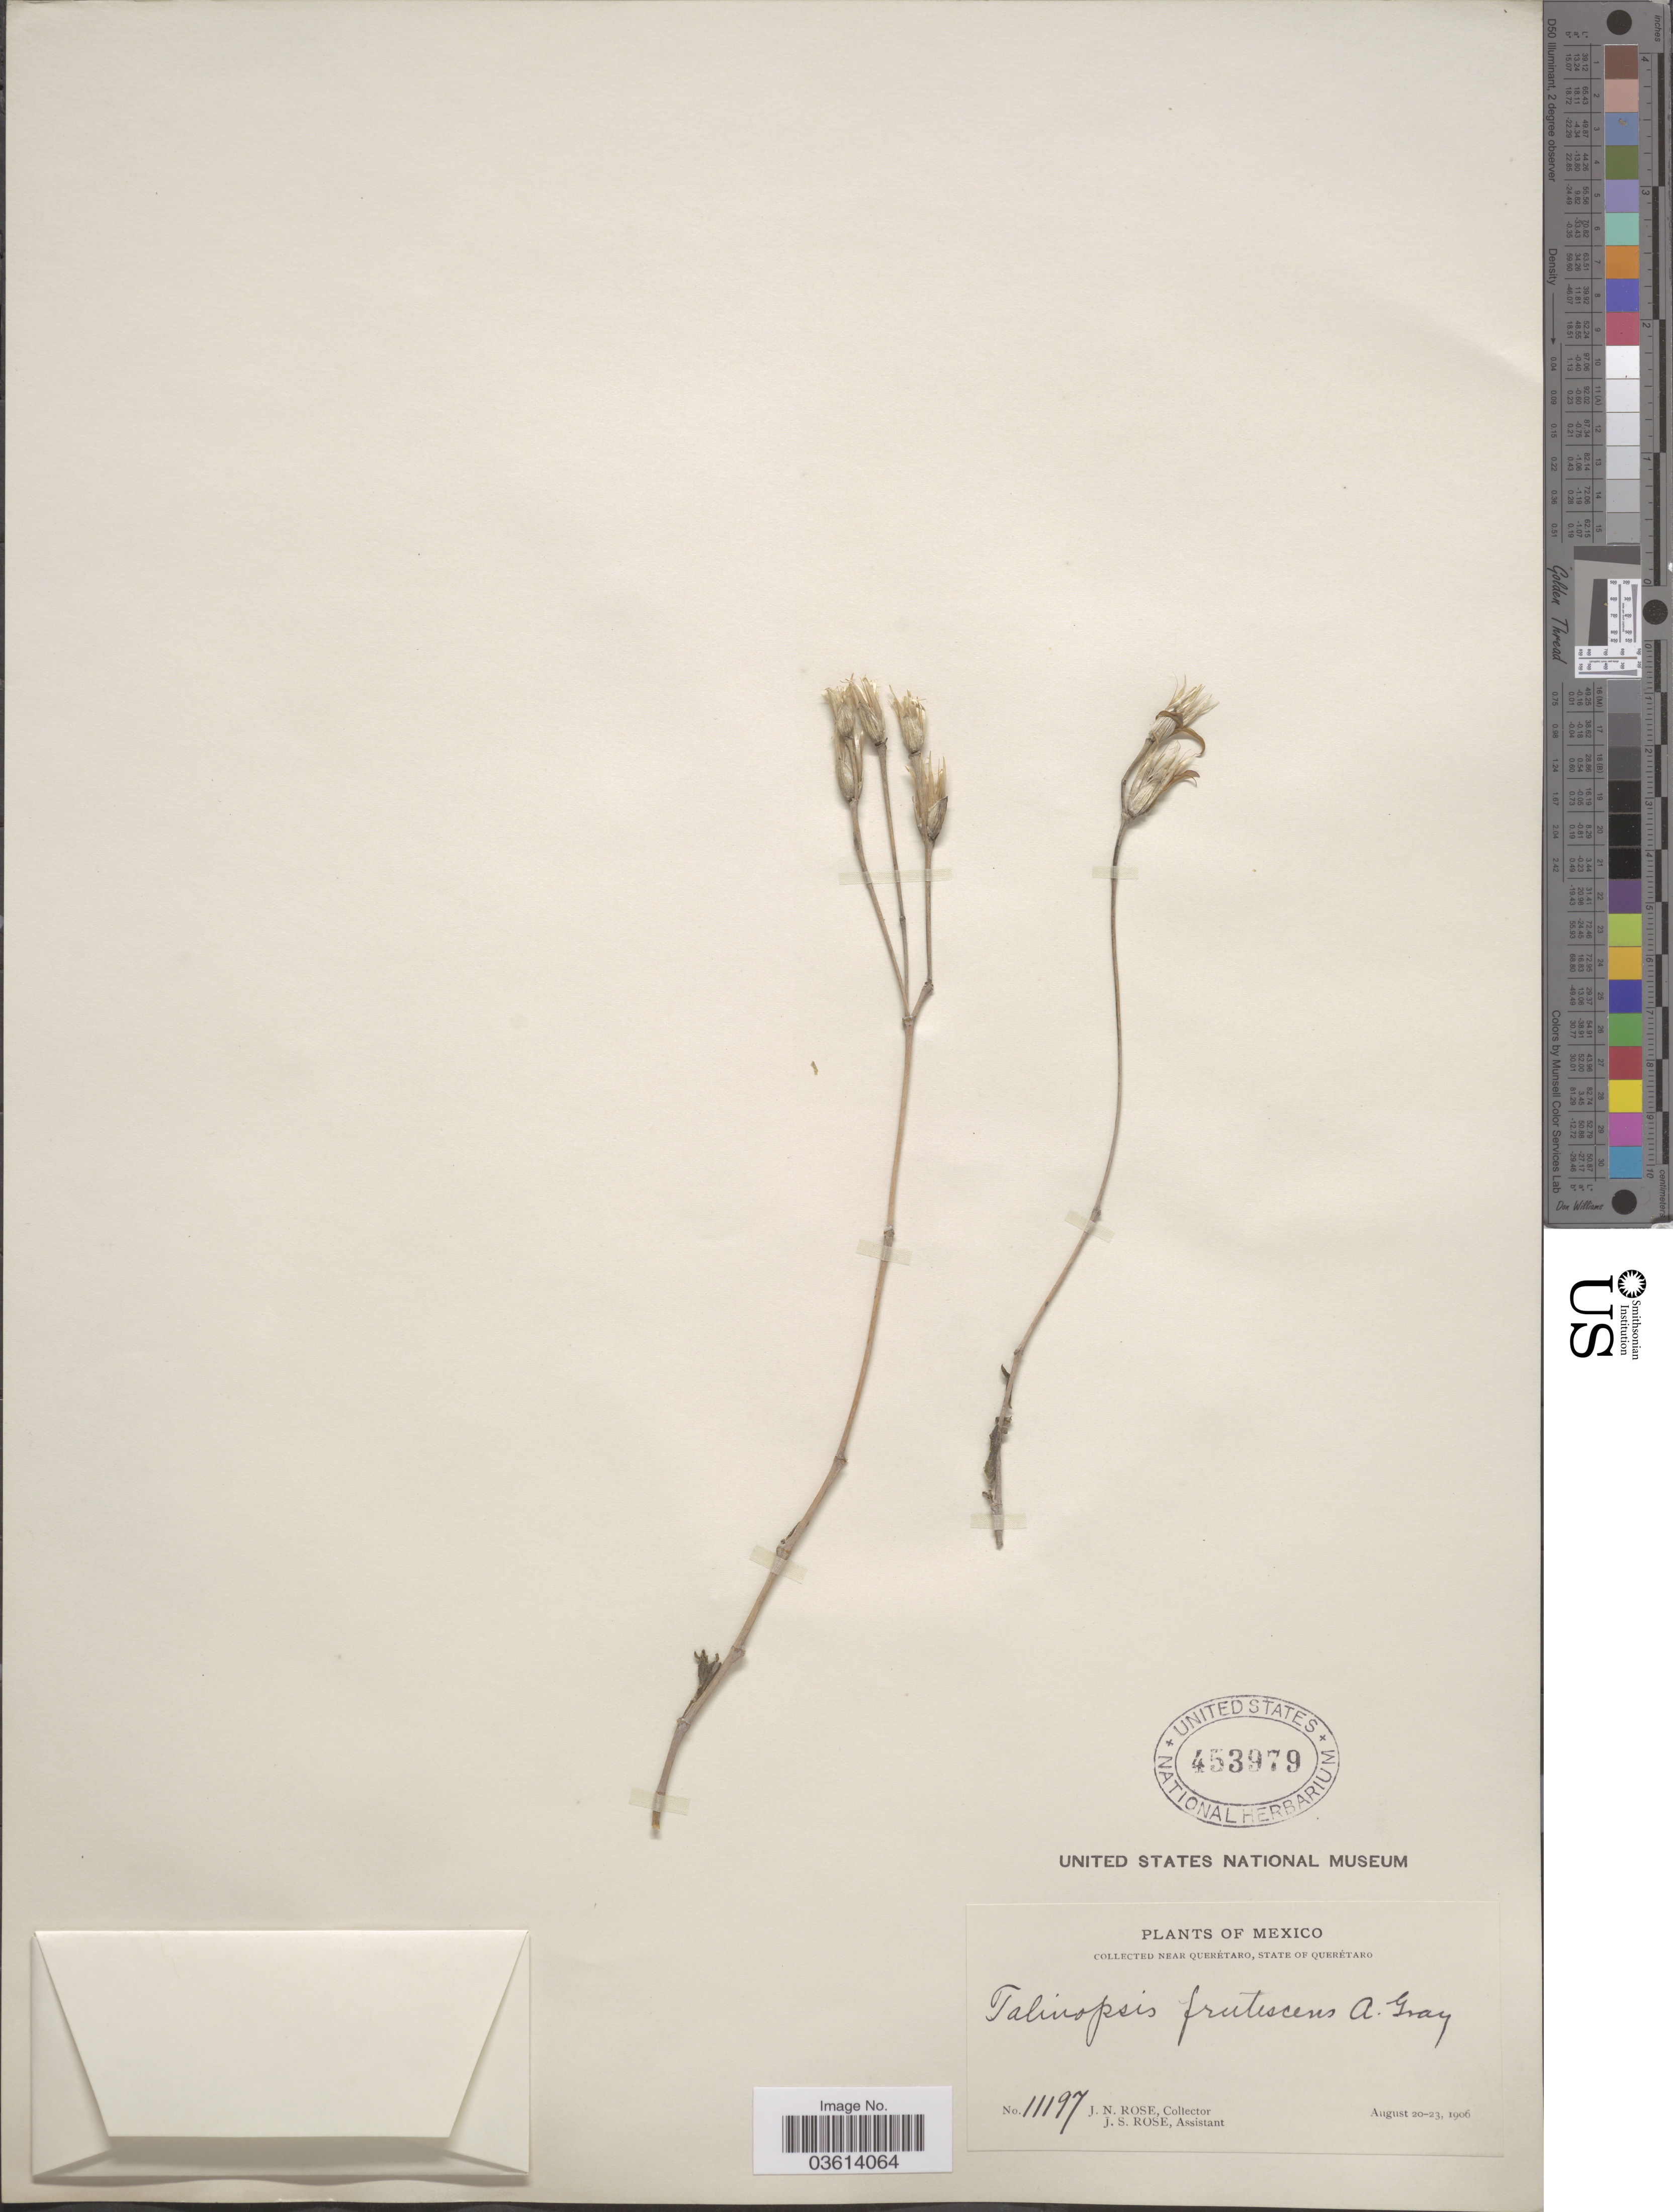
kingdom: Plantae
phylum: Tracheophyta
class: Magnoliopsida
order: Caryophyllales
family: Anacampserotaceae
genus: Talinopsis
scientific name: Talinopsis frutescens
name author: A. Gray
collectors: J. N. Rose & J. S. Rose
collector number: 11197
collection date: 1906-08-20/1906-08-23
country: Mexico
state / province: Querétaro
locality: Near Querétaro.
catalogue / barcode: US 453979